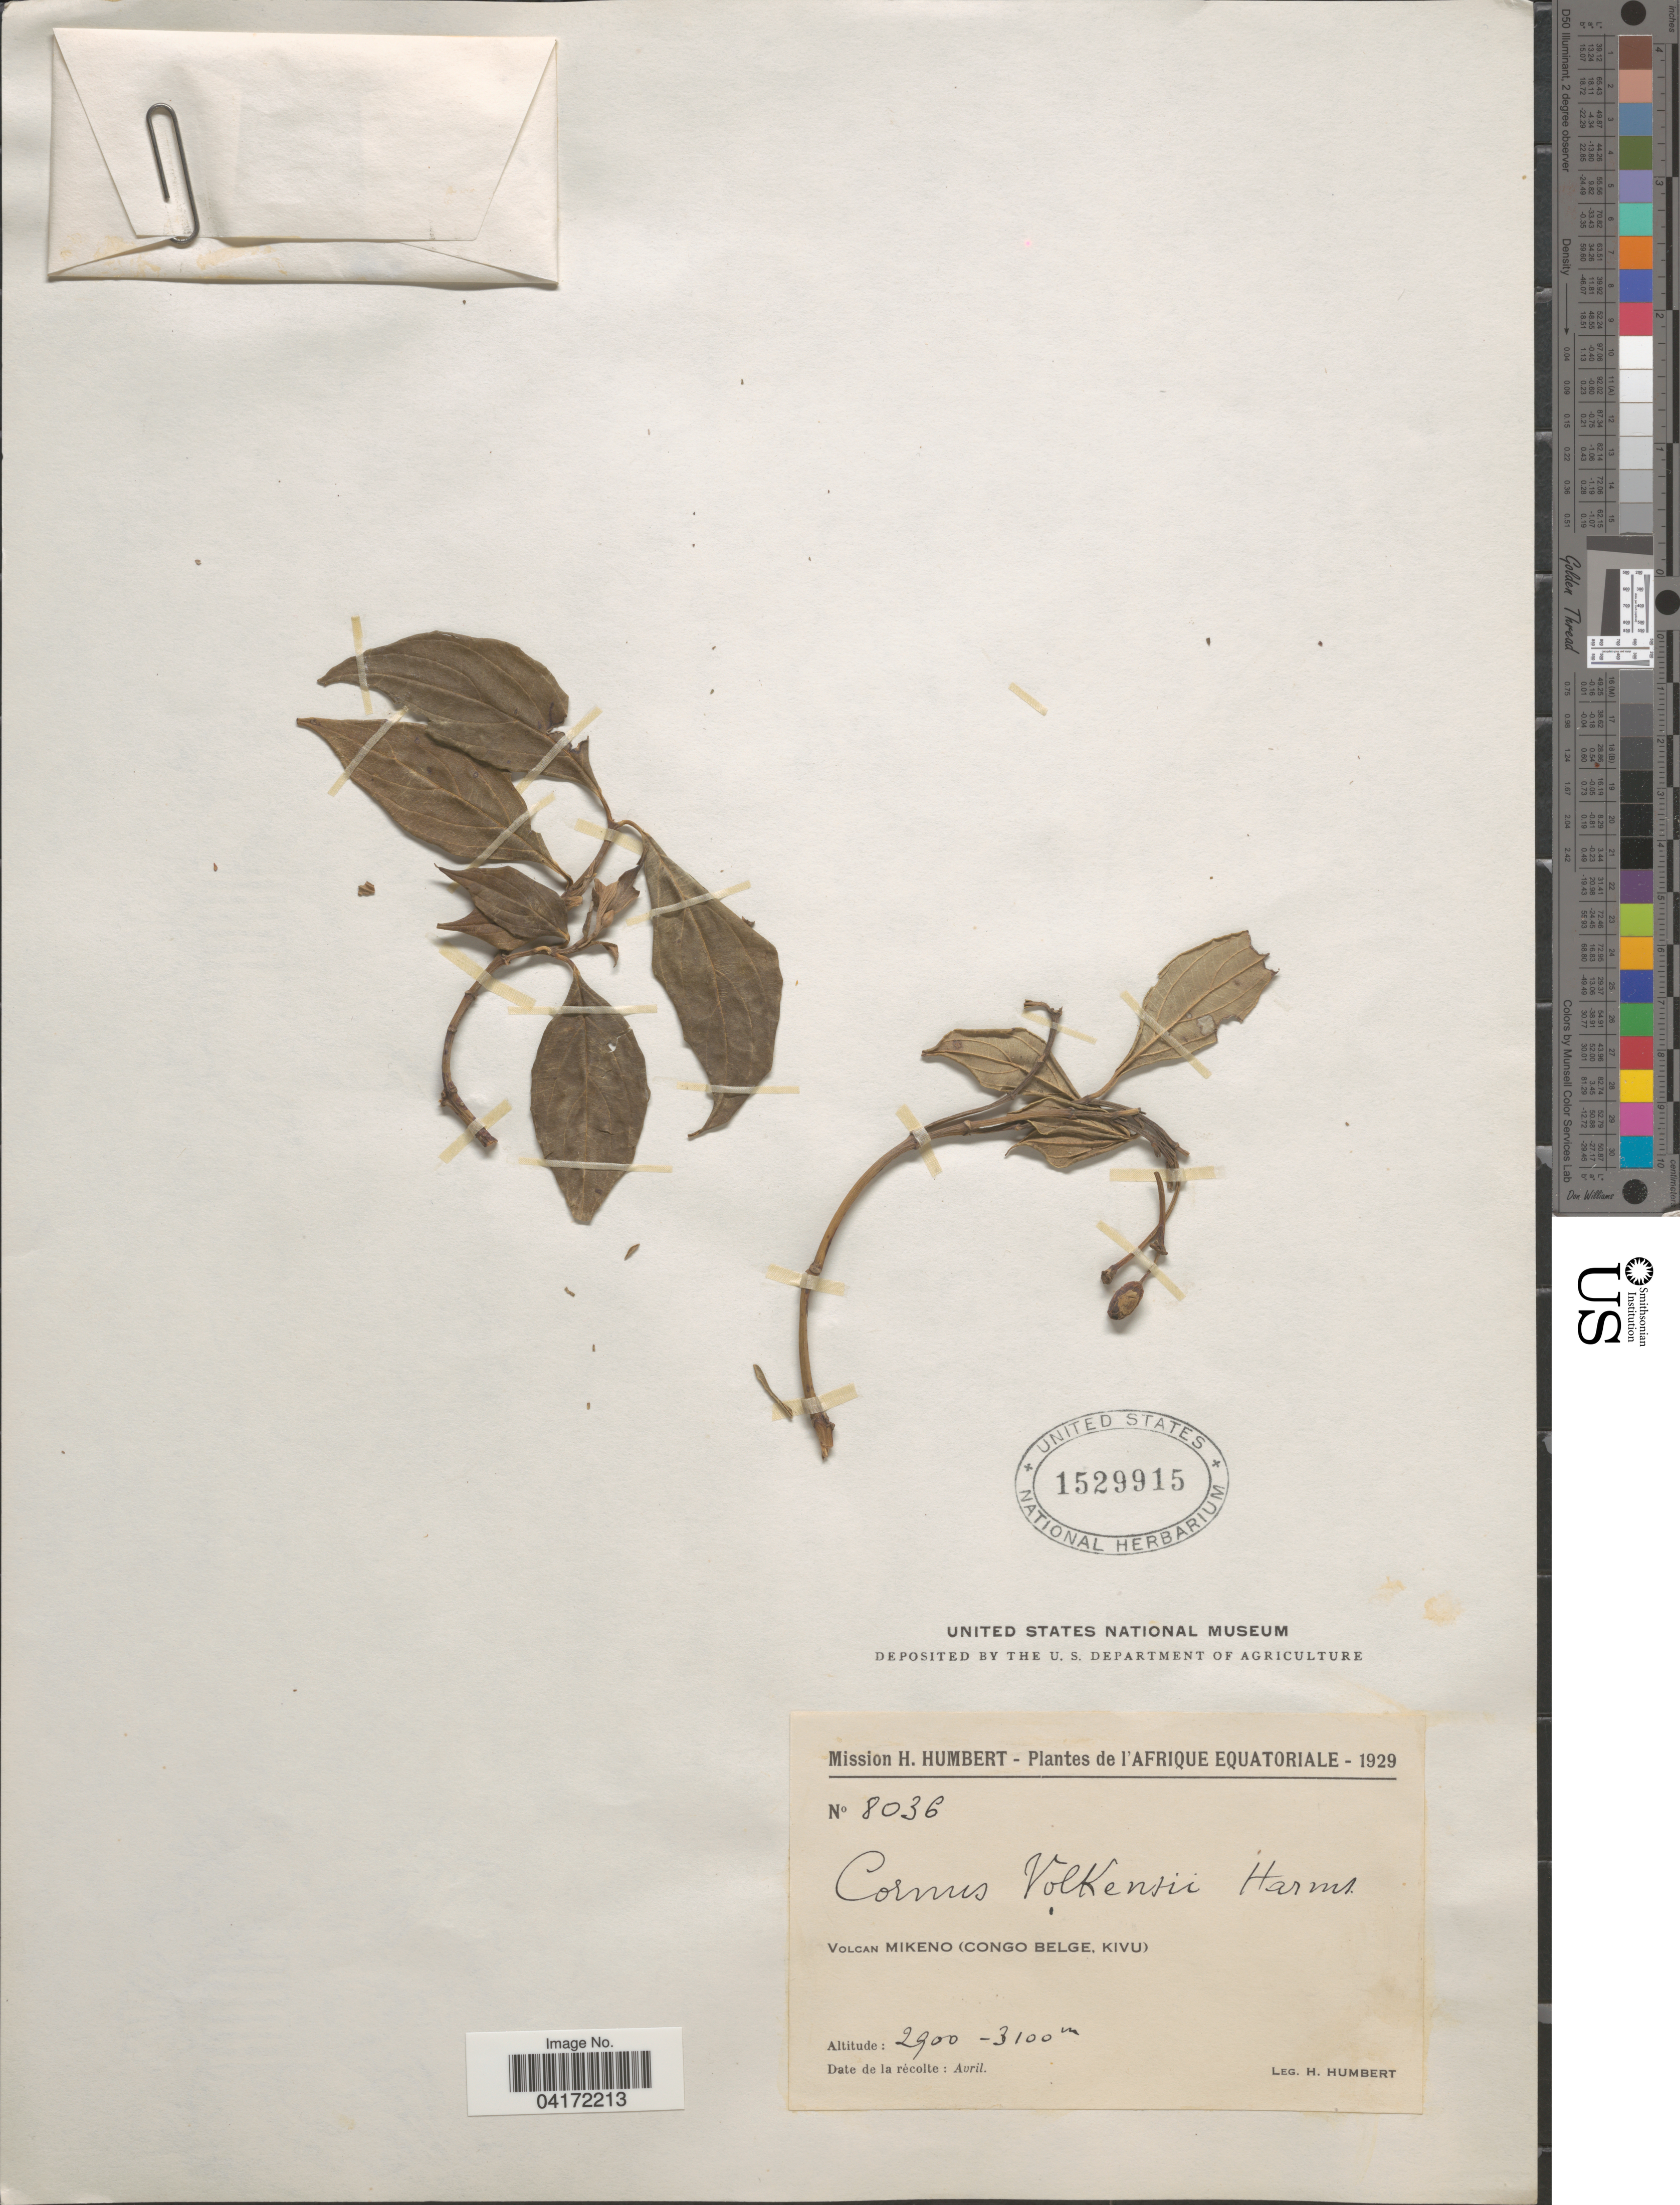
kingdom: Plantae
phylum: Tracheophyta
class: Magnoliopsida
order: Cornales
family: Cornaceae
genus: Cornus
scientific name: Cornus volkensii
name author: Harms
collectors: H. Humbert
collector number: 8036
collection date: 1929-04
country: Congo, Democratic Republic of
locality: L'Afrique Equatoriale. Volcan Mikeno (Congo Belge, Kivu).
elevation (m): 2900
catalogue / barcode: US 1529915